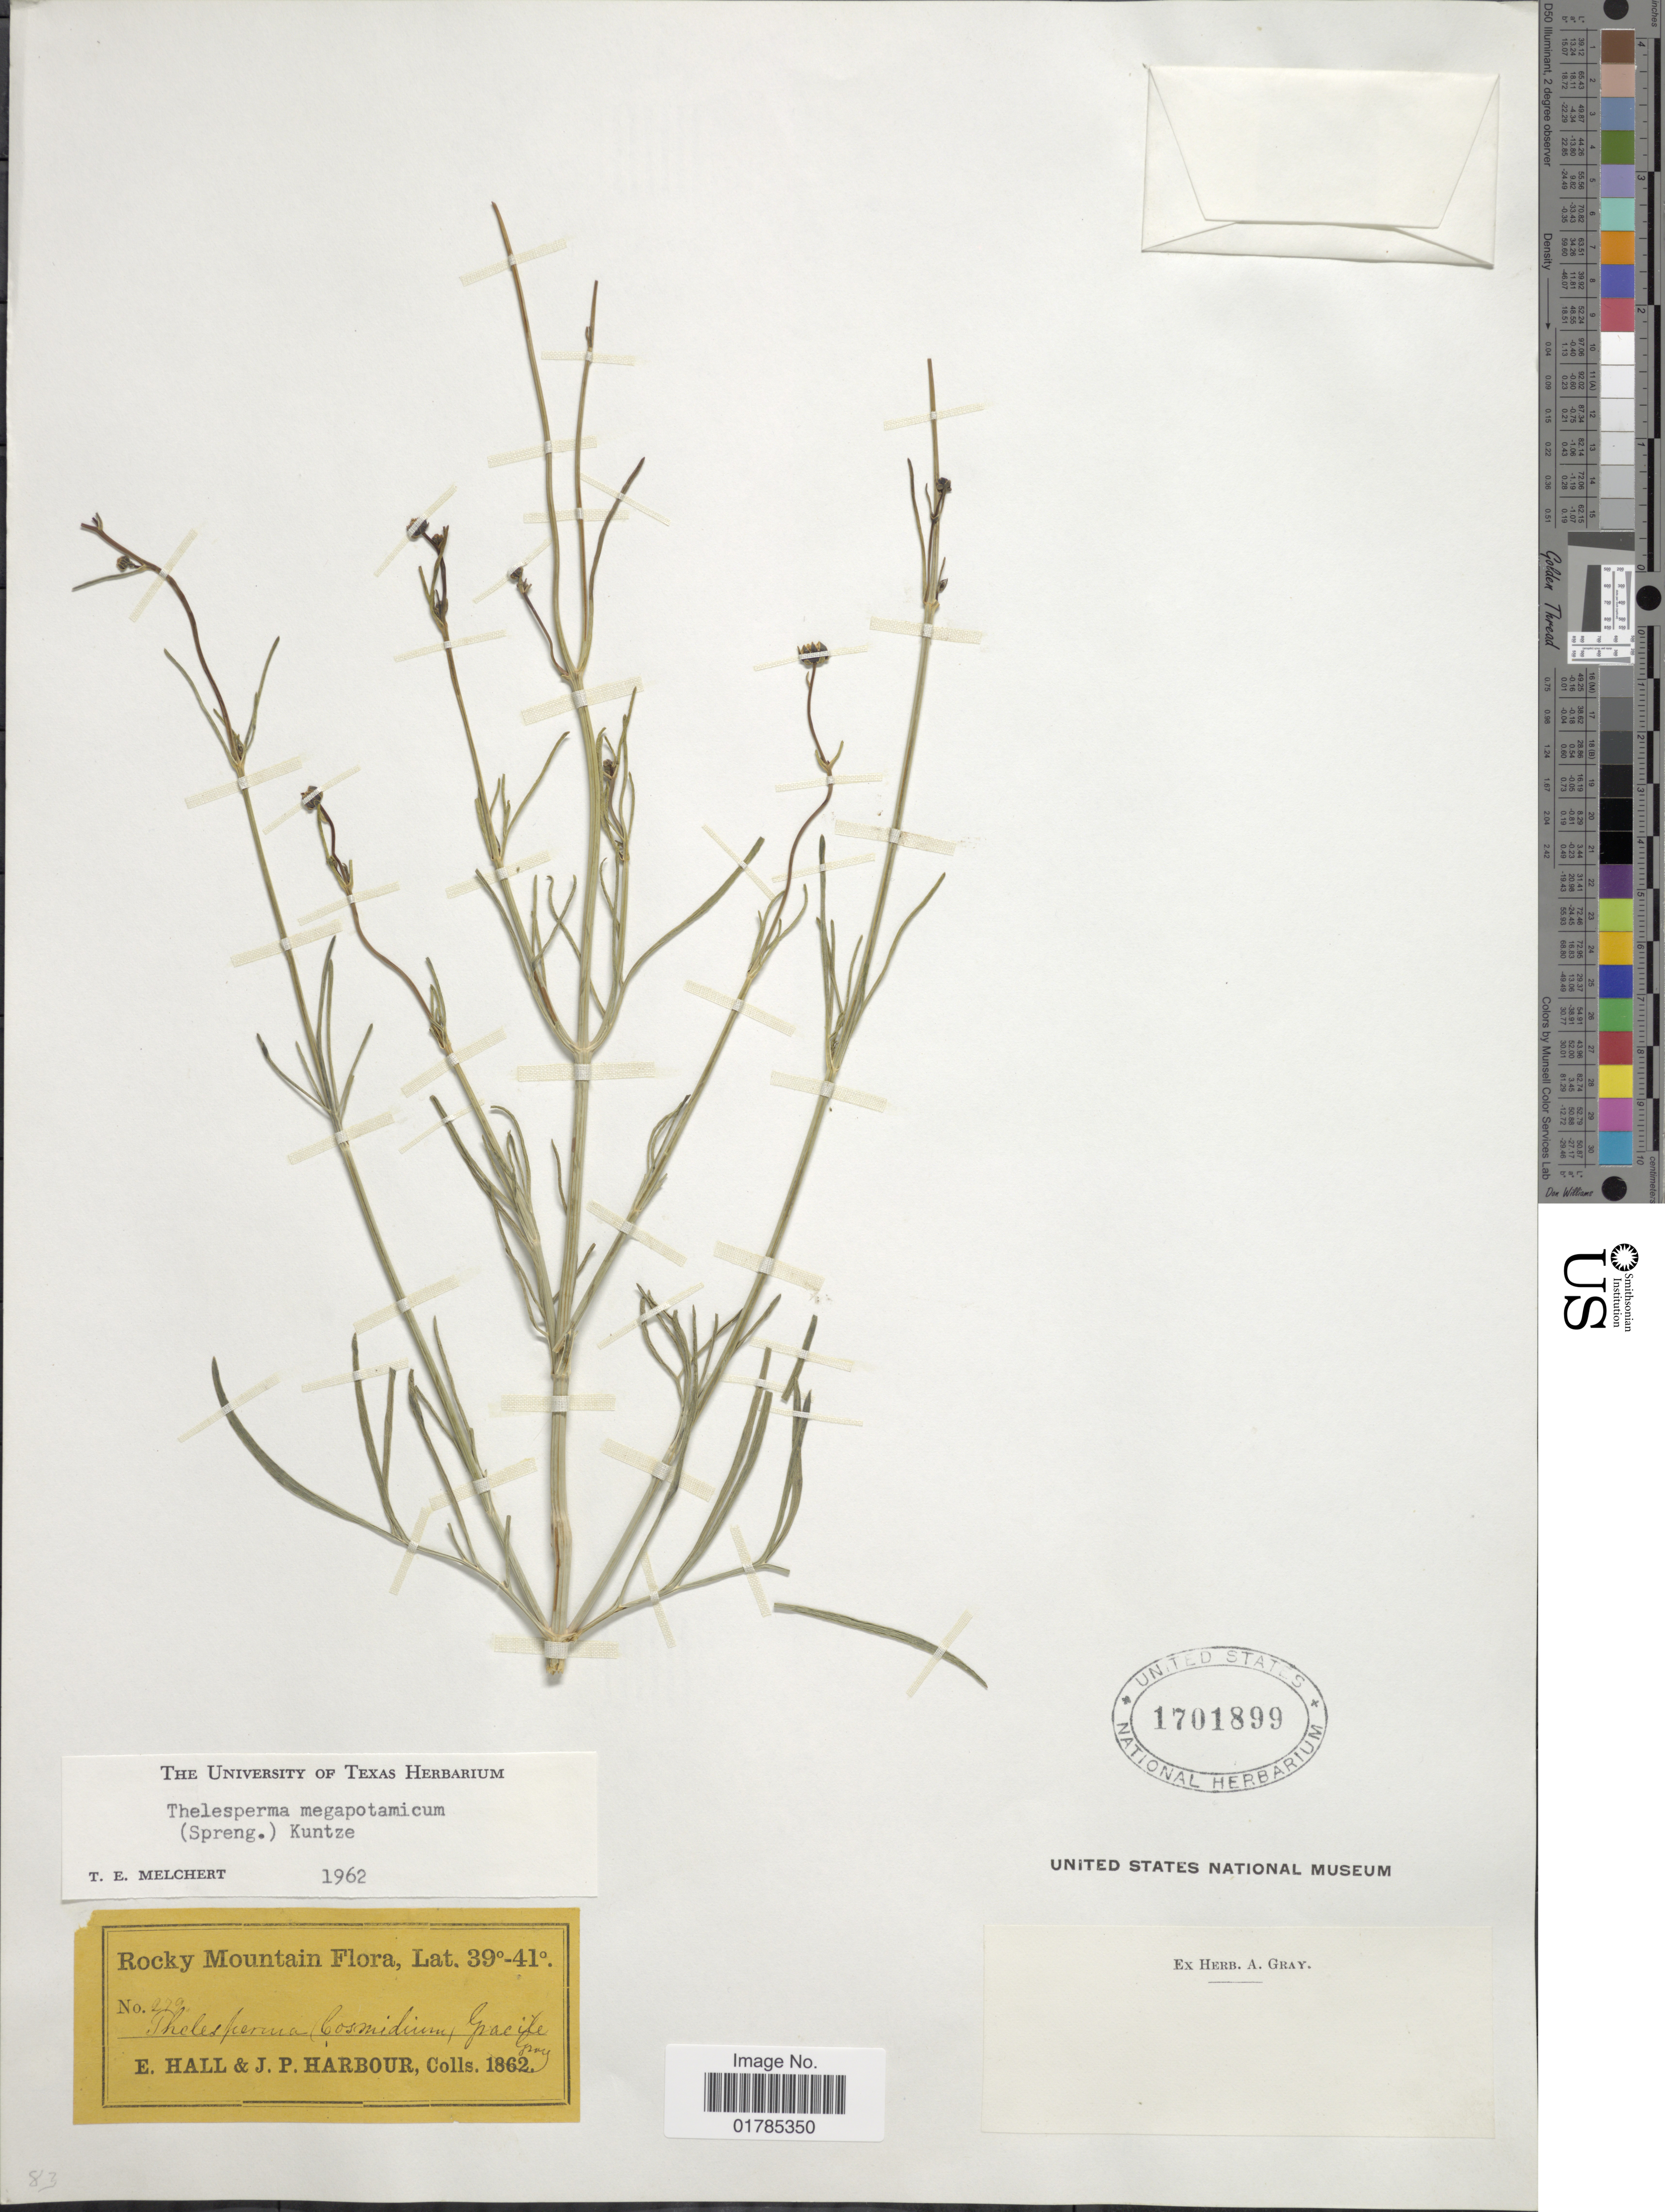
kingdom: Plantae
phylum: Tracheophyta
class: Magnoliopsida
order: Asterales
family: Asteraceae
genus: Thelesperma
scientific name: Thelesperma megapotamicum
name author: (Spreng.) Herter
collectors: E. Hall & J. Harbour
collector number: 229*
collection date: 1862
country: United States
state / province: Colorado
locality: Rocky Mtns.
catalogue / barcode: US 1701899